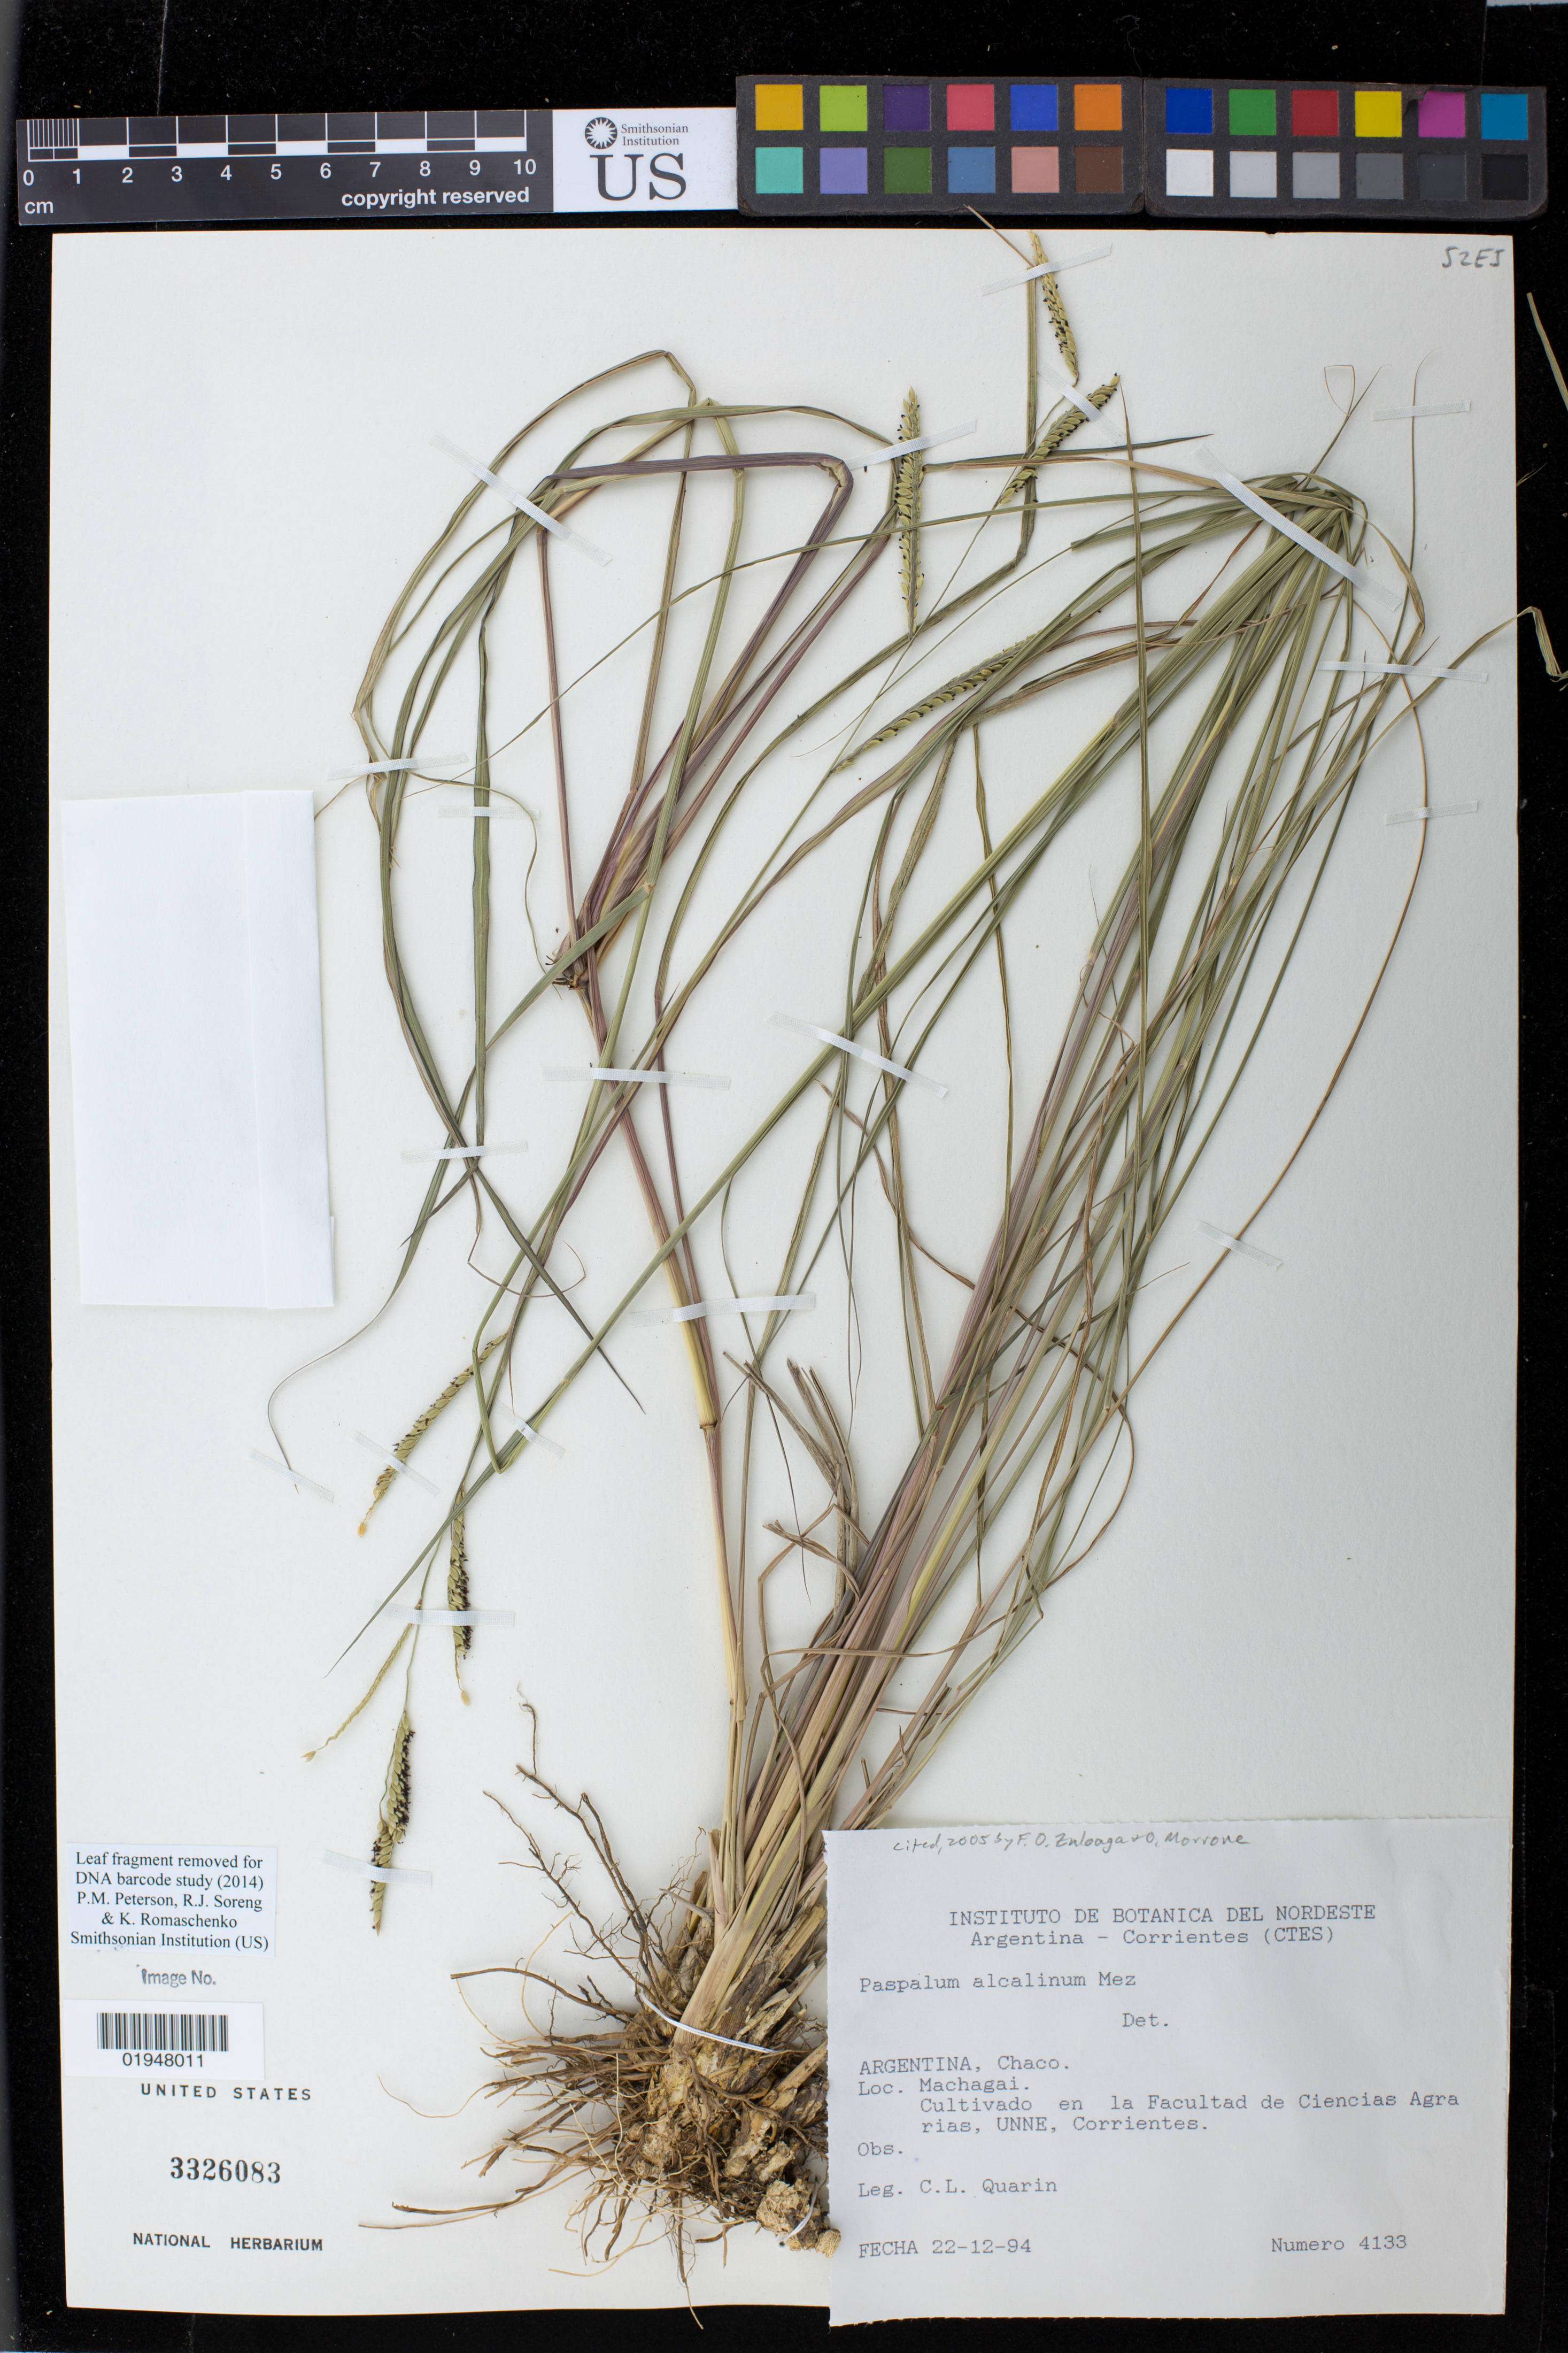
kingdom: Plantae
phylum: Tracheophyta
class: Liliopsida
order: Poales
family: Poaceae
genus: Paspalum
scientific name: Paspalum alcalinum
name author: Mez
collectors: C. Quarin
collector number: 4133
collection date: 1994-12-22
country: Argentina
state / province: Chaco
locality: Machagai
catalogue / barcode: US 3326083